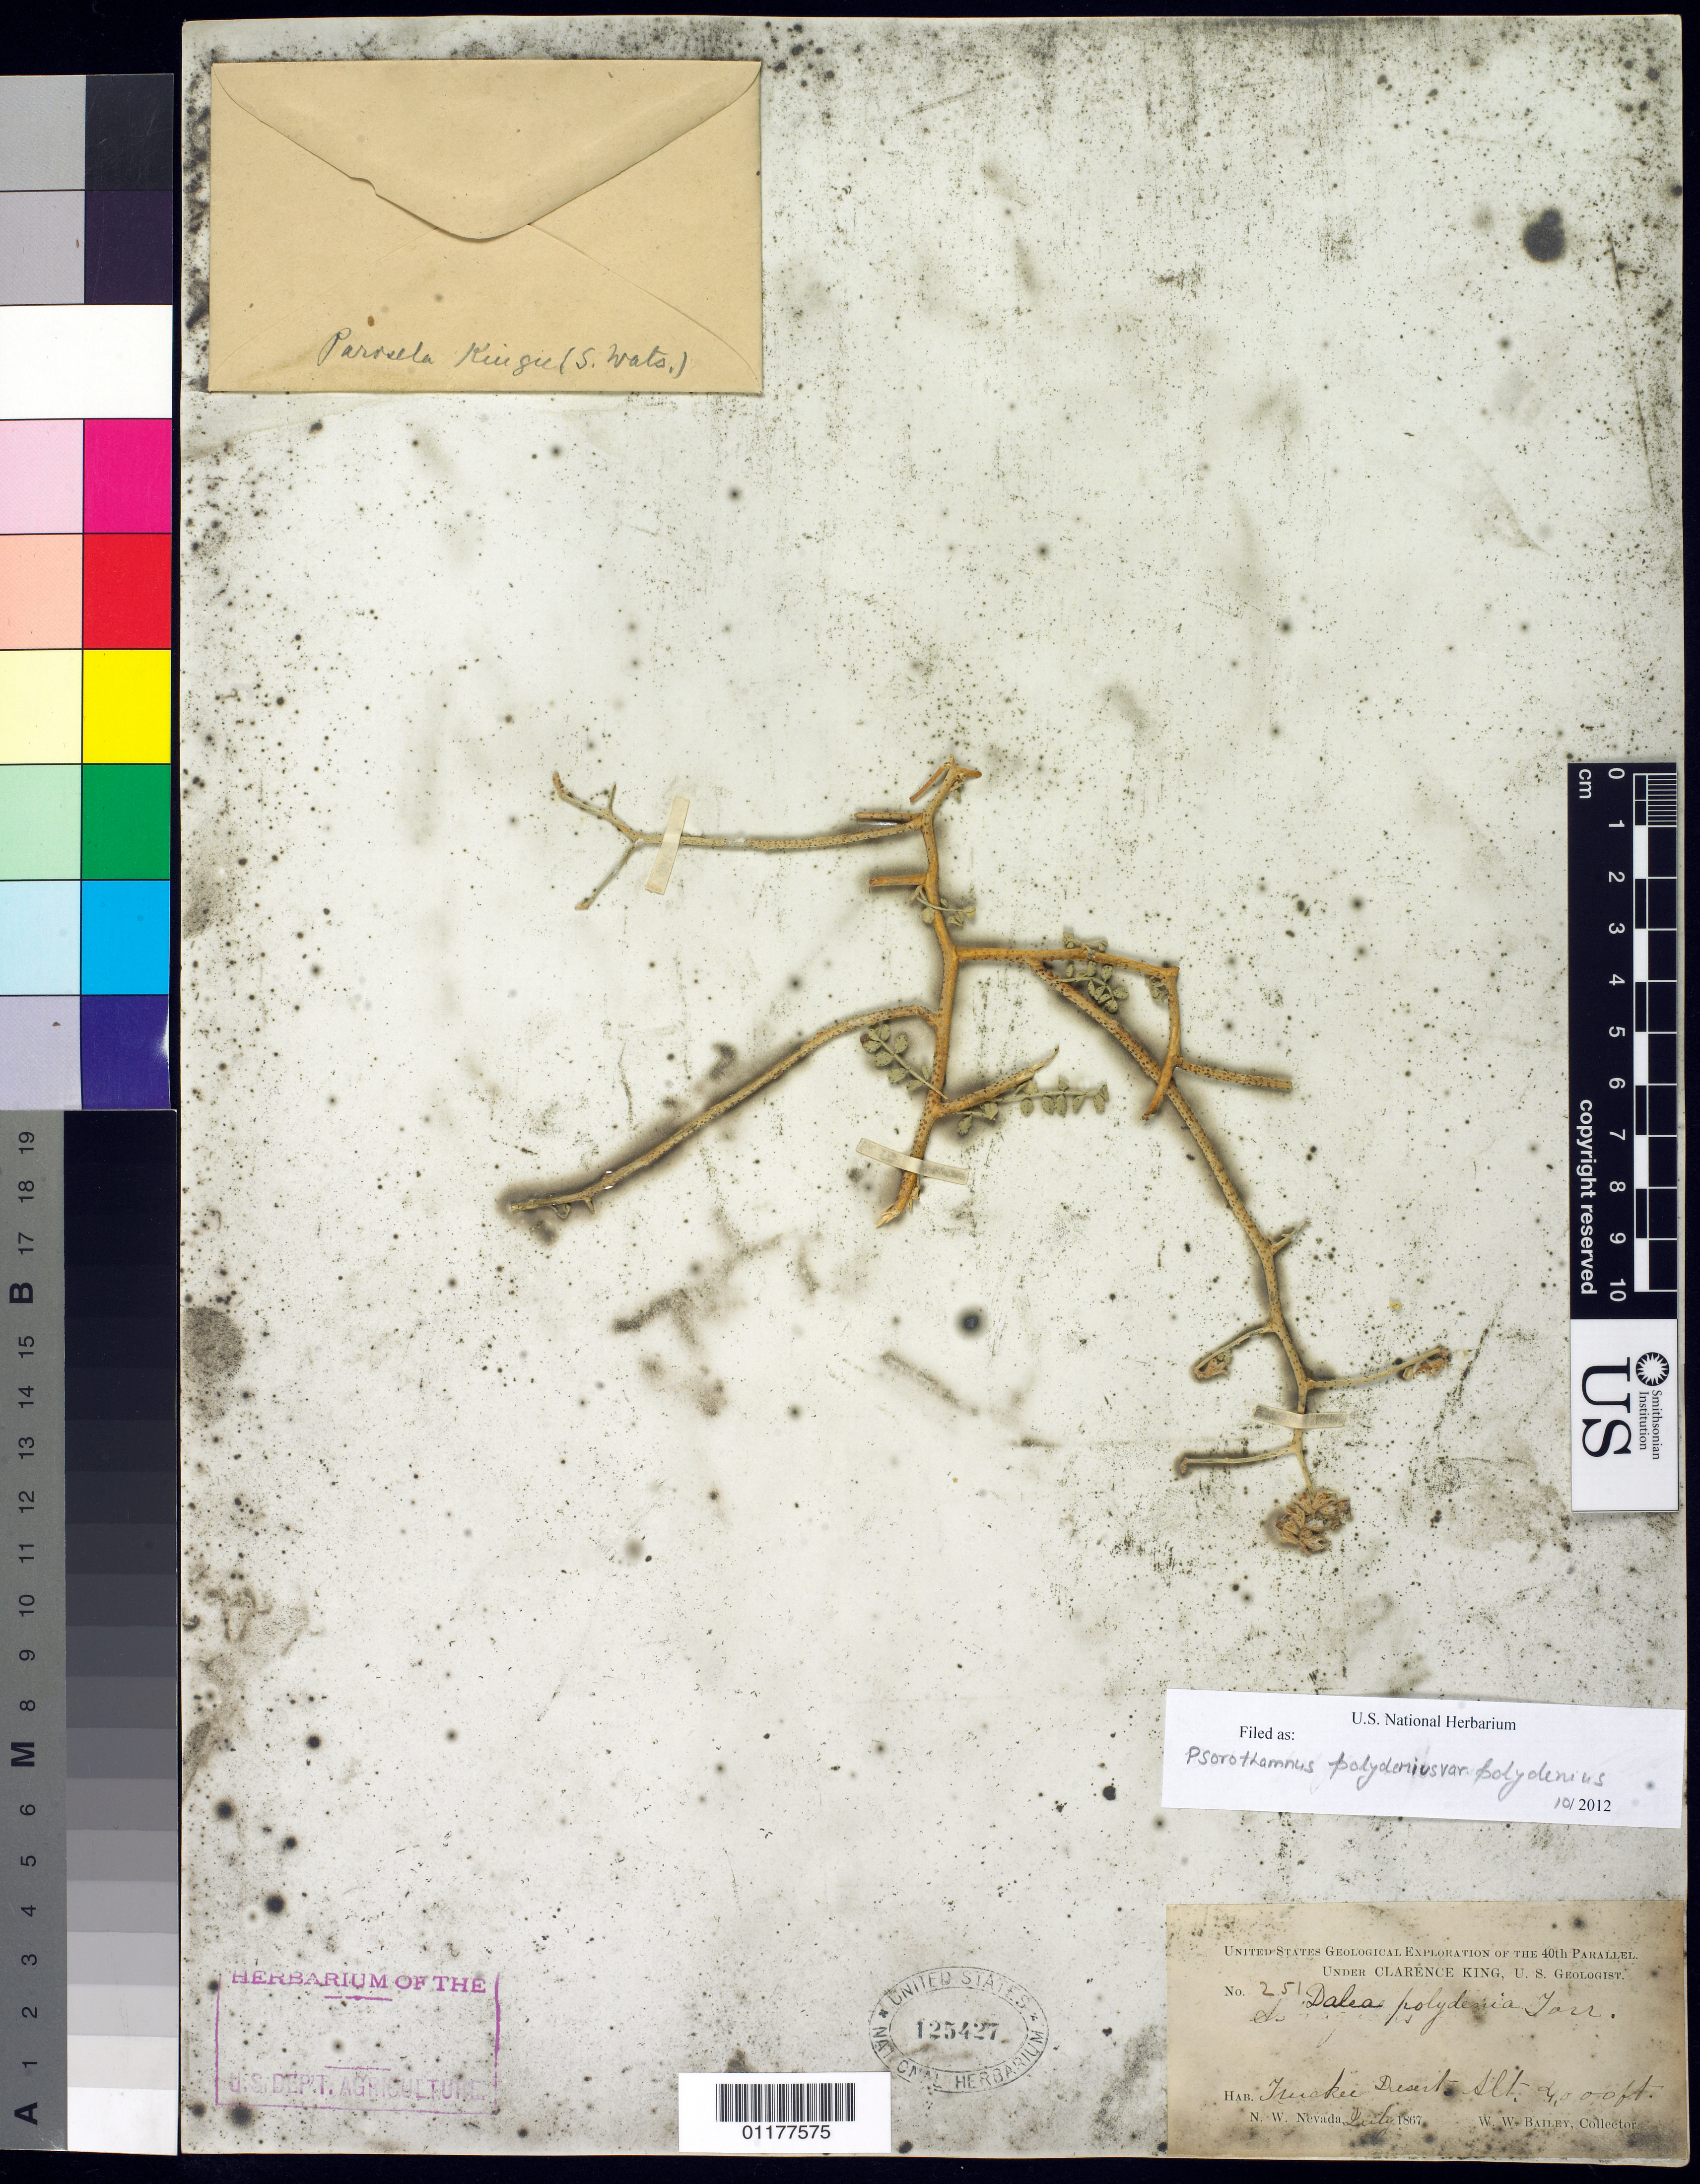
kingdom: Plantae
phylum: Tracheophyta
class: Magnoliopsida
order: Fabales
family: Fabaceae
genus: Psorothamnus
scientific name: Psorothamnus polydenius var. polydenius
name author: (Torr.) Rydb.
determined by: Strong, M. T., (US), Smithsonian Institution - National Museum of Natural History (UNITED STATES)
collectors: W. W. Bailey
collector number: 251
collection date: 1867-07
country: United States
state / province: Nevada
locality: Truckee Valley, N.W. Nevada.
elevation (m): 1372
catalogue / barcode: US 125427